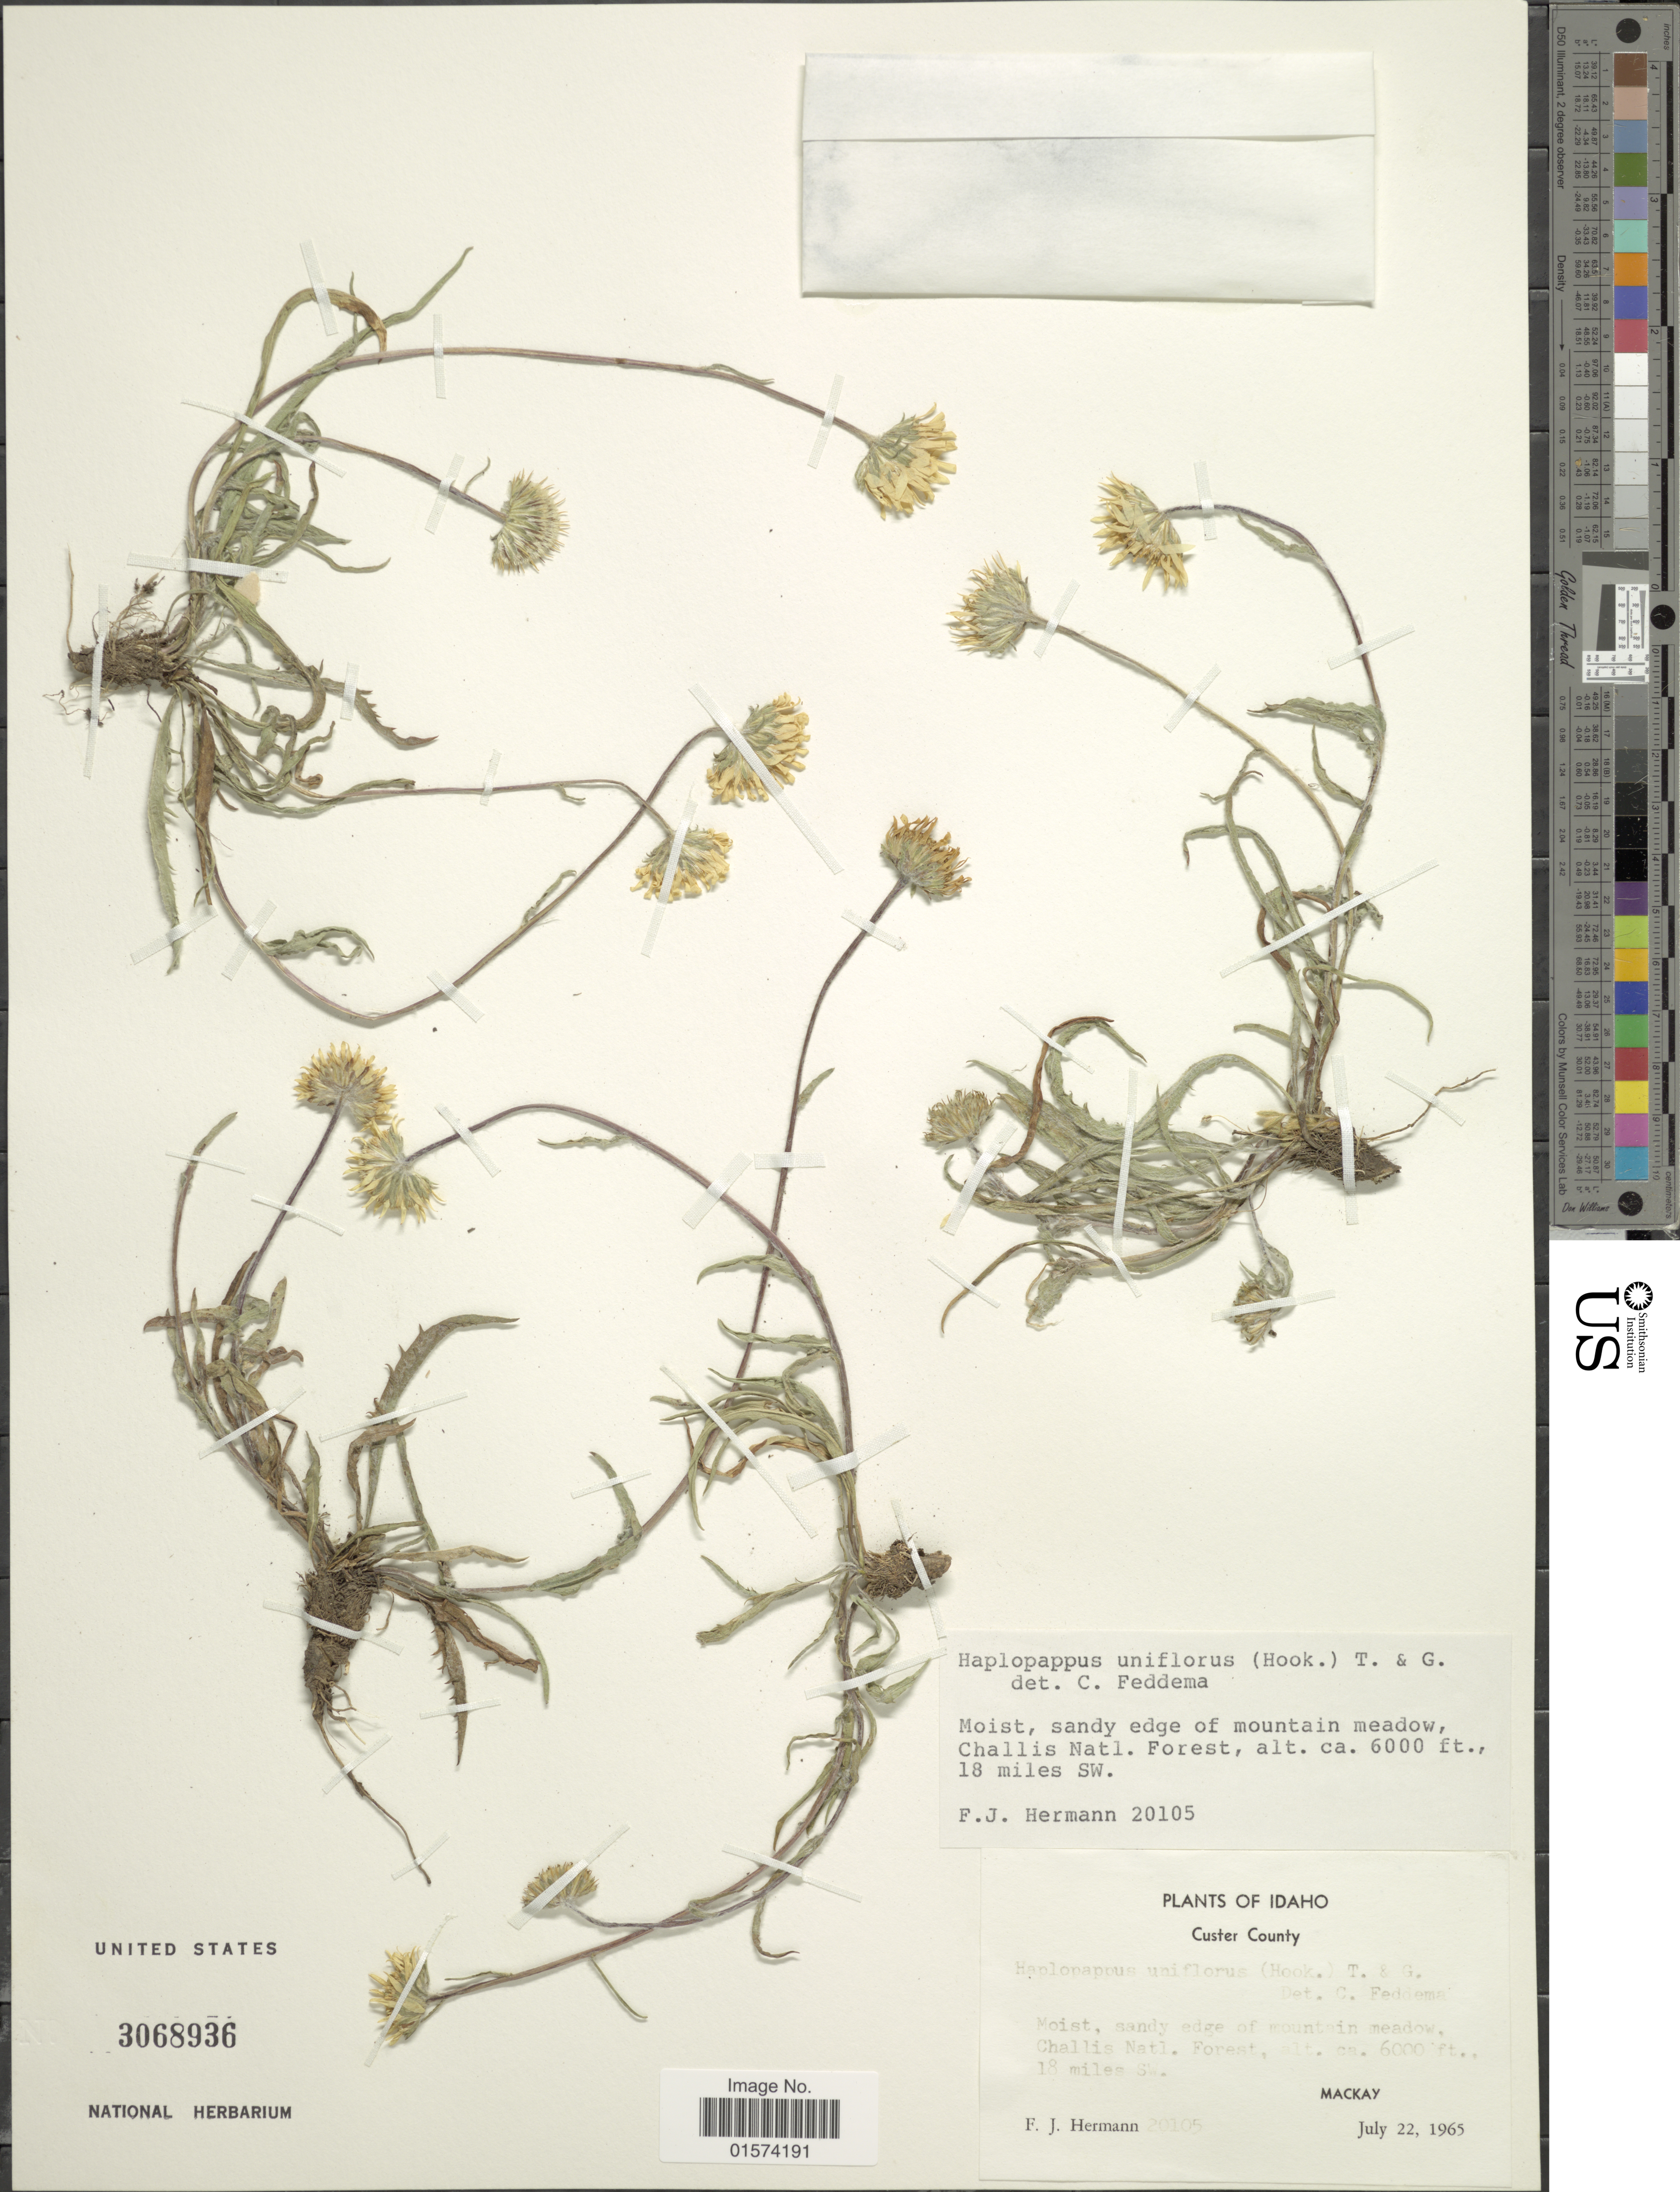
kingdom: Plantae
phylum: Tracheophyta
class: Magnoliopsida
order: Asterales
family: Asteraceae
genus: Pyrrocoma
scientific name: Pyrrocoma uniflora var. uniflora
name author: (Hook.) Greene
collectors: F. J. Hermann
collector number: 20105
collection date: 1965-07-22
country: United States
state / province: Idaho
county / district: Custer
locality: moist, sandy edge of mountain meadow, Challis Natl. Forest, 18 miles SW. Mackay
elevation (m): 1829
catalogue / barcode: US 3068936